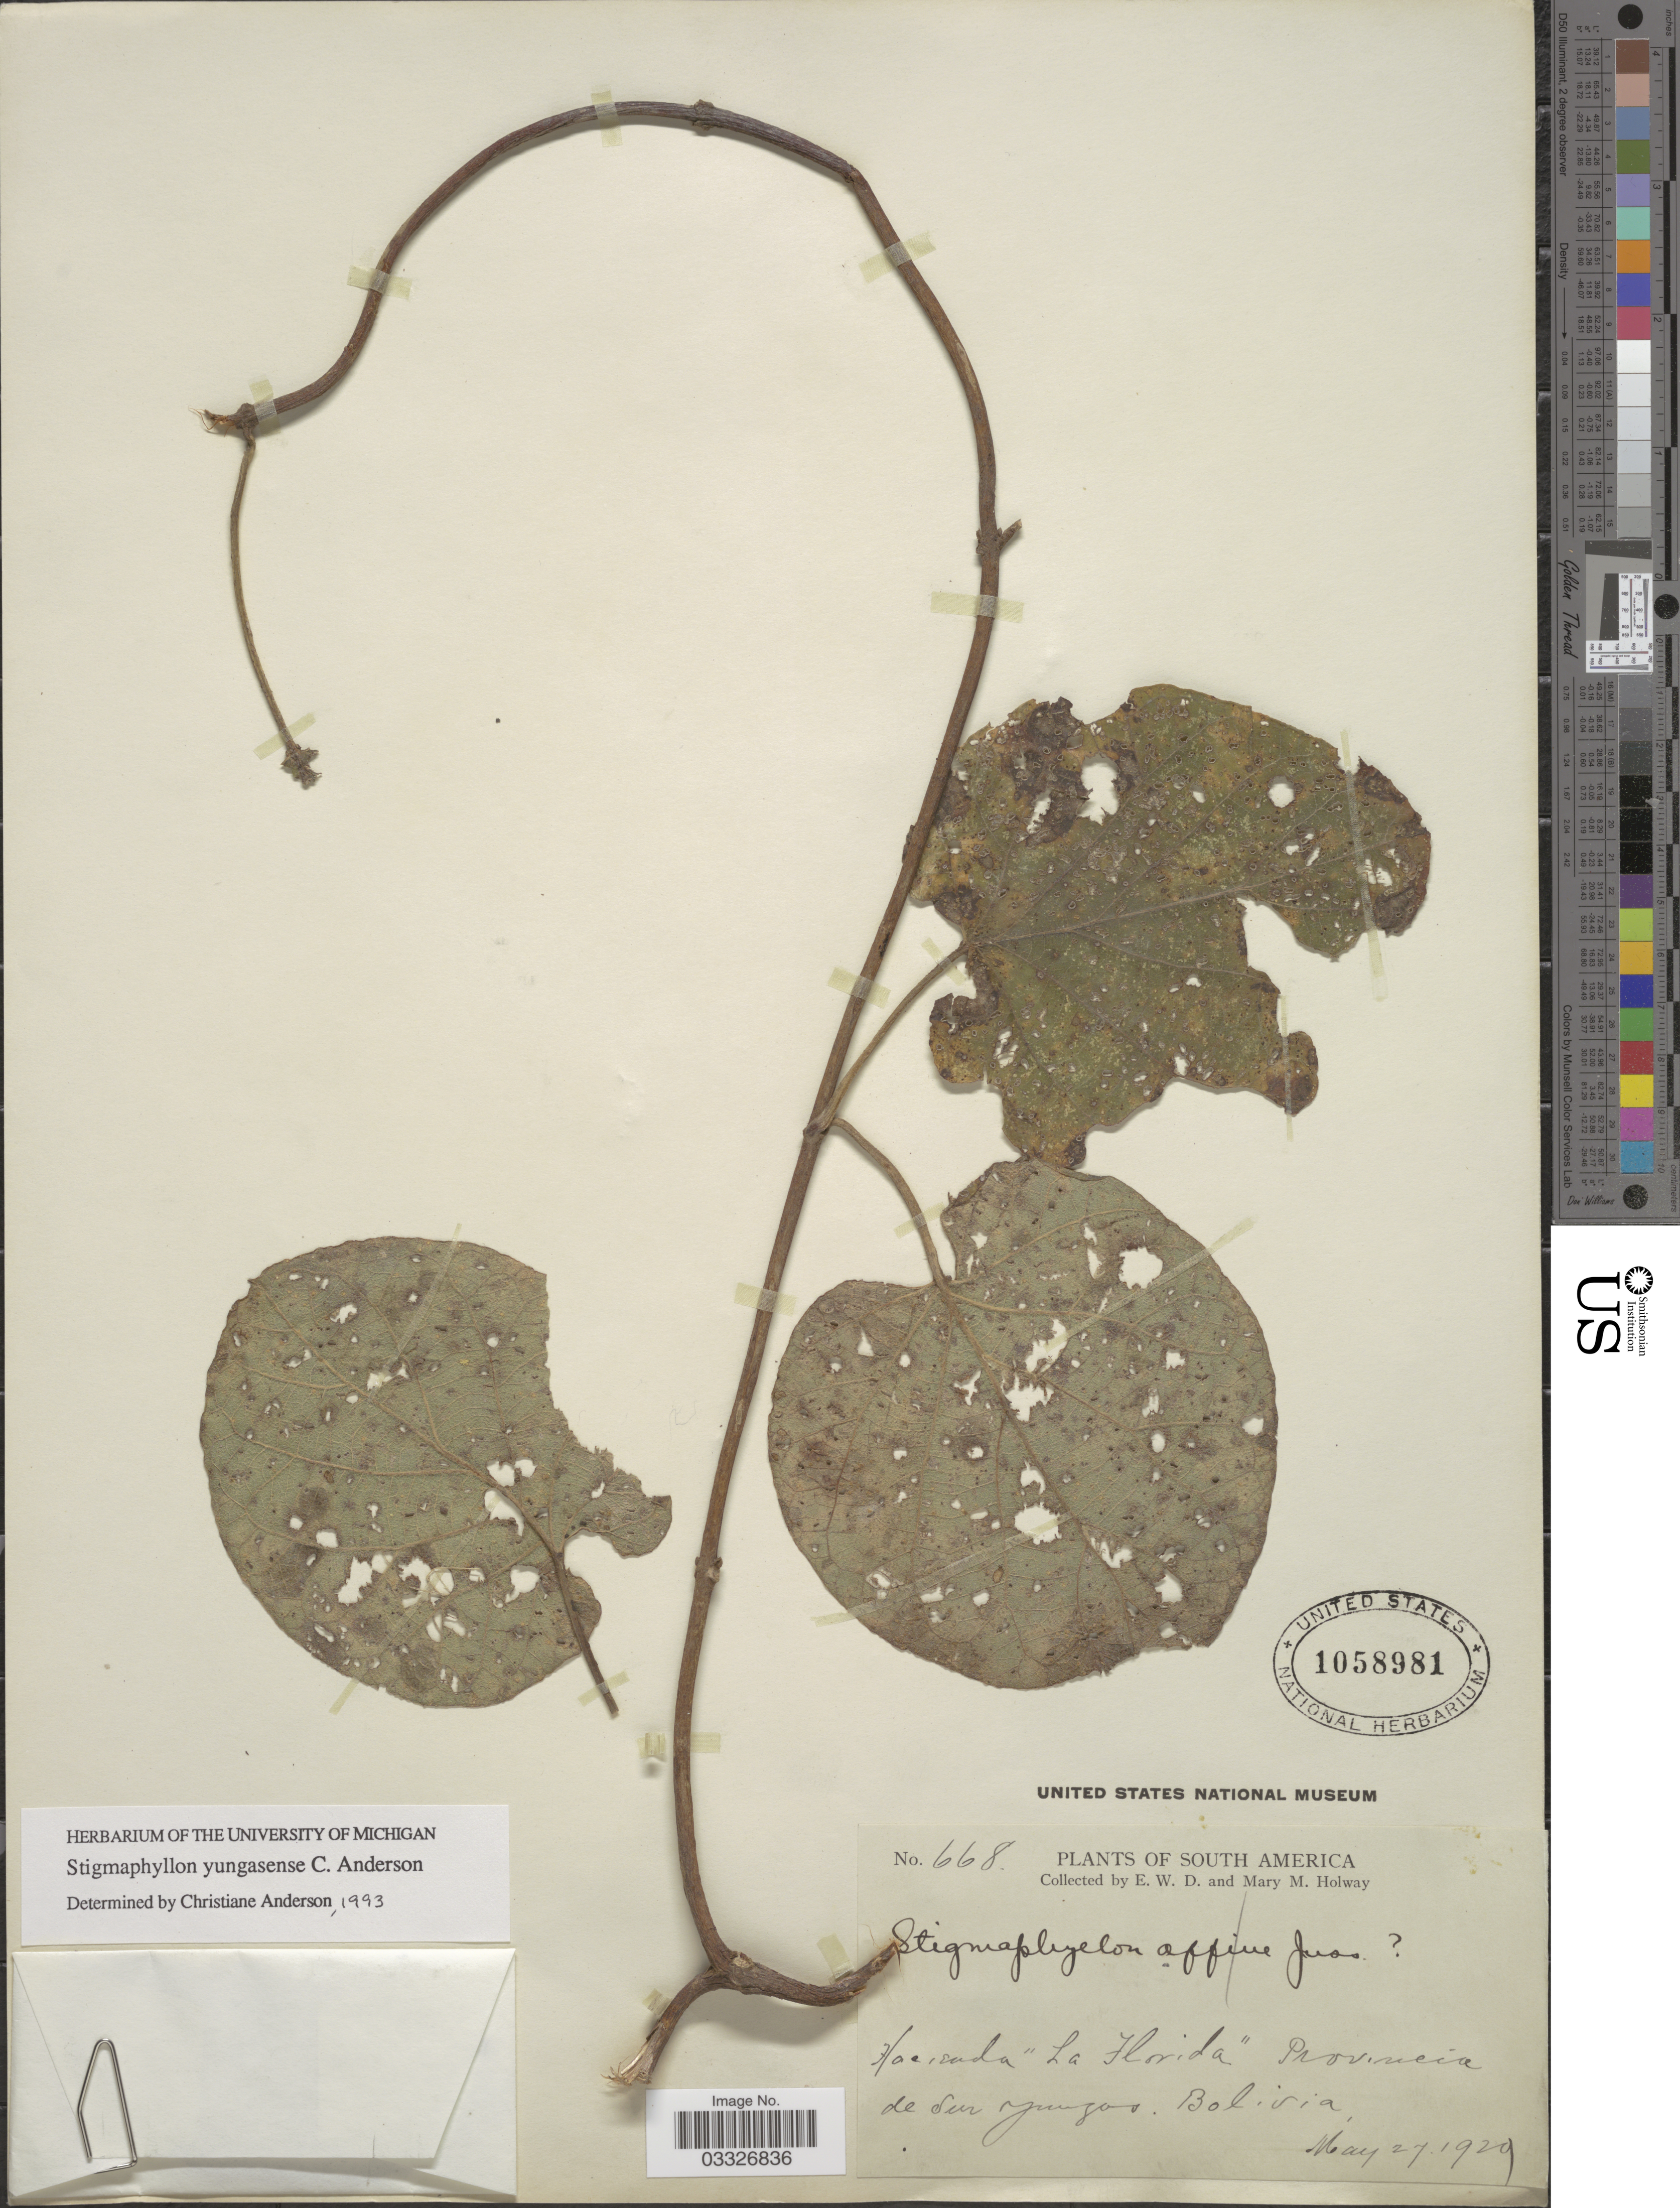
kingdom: Plantae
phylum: Tracheophyta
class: Magnoliopsida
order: Malpighiales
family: Malpighiaceae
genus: Stigmaphyllon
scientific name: Stigmaphyllon yungasense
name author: C.E. Anderson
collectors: E. W. D. Holway & M. M. Holway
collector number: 668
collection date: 1929-05-27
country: Bolivia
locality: Hacienda "La Florida" Provincia e Sur Yungas.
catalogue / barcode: US 1058981